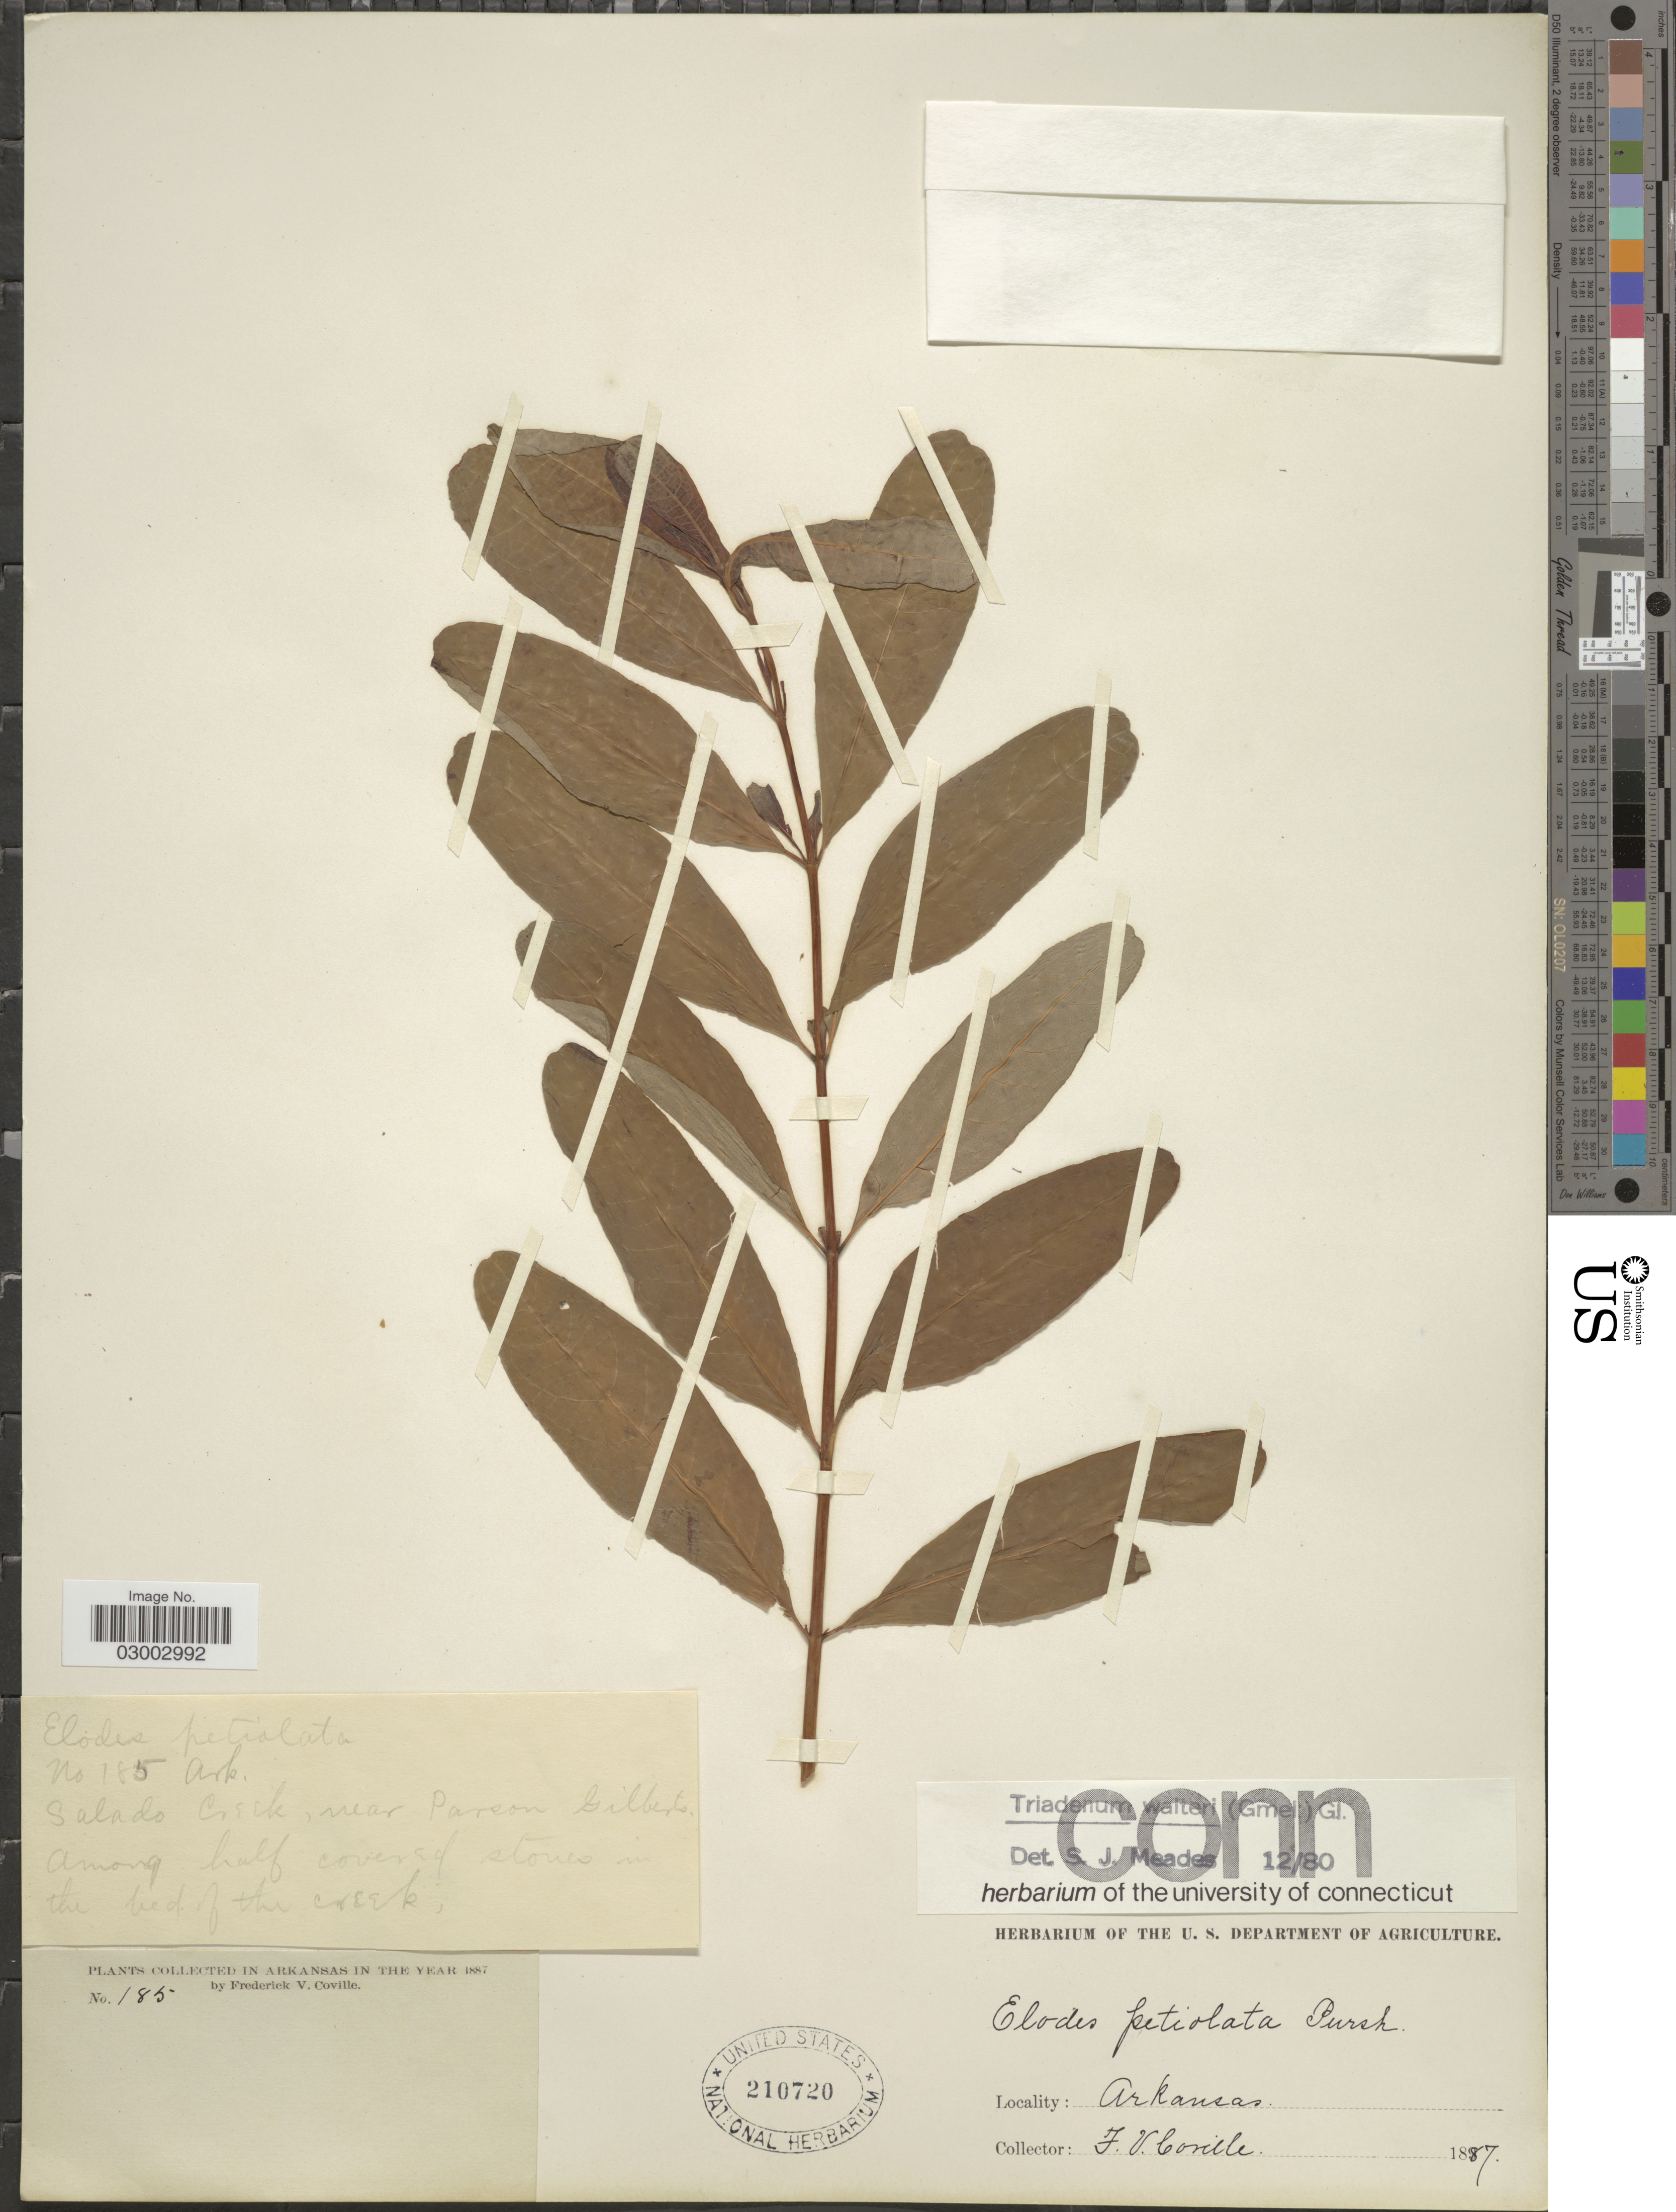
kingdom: Plantae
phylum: Tracheophyta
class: Magnoliopsida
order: Malpighiales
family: Hypericaceae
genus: Hypericum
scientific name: Hypericum walteri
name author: J.F. Gmel.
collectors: F. V. Coville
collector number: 185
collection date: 1887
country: United States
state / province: Arkansas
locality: Salado Creek, near Parson Gilberts. Among half covered stones in the bed of the Creek.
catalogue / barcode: US 210720